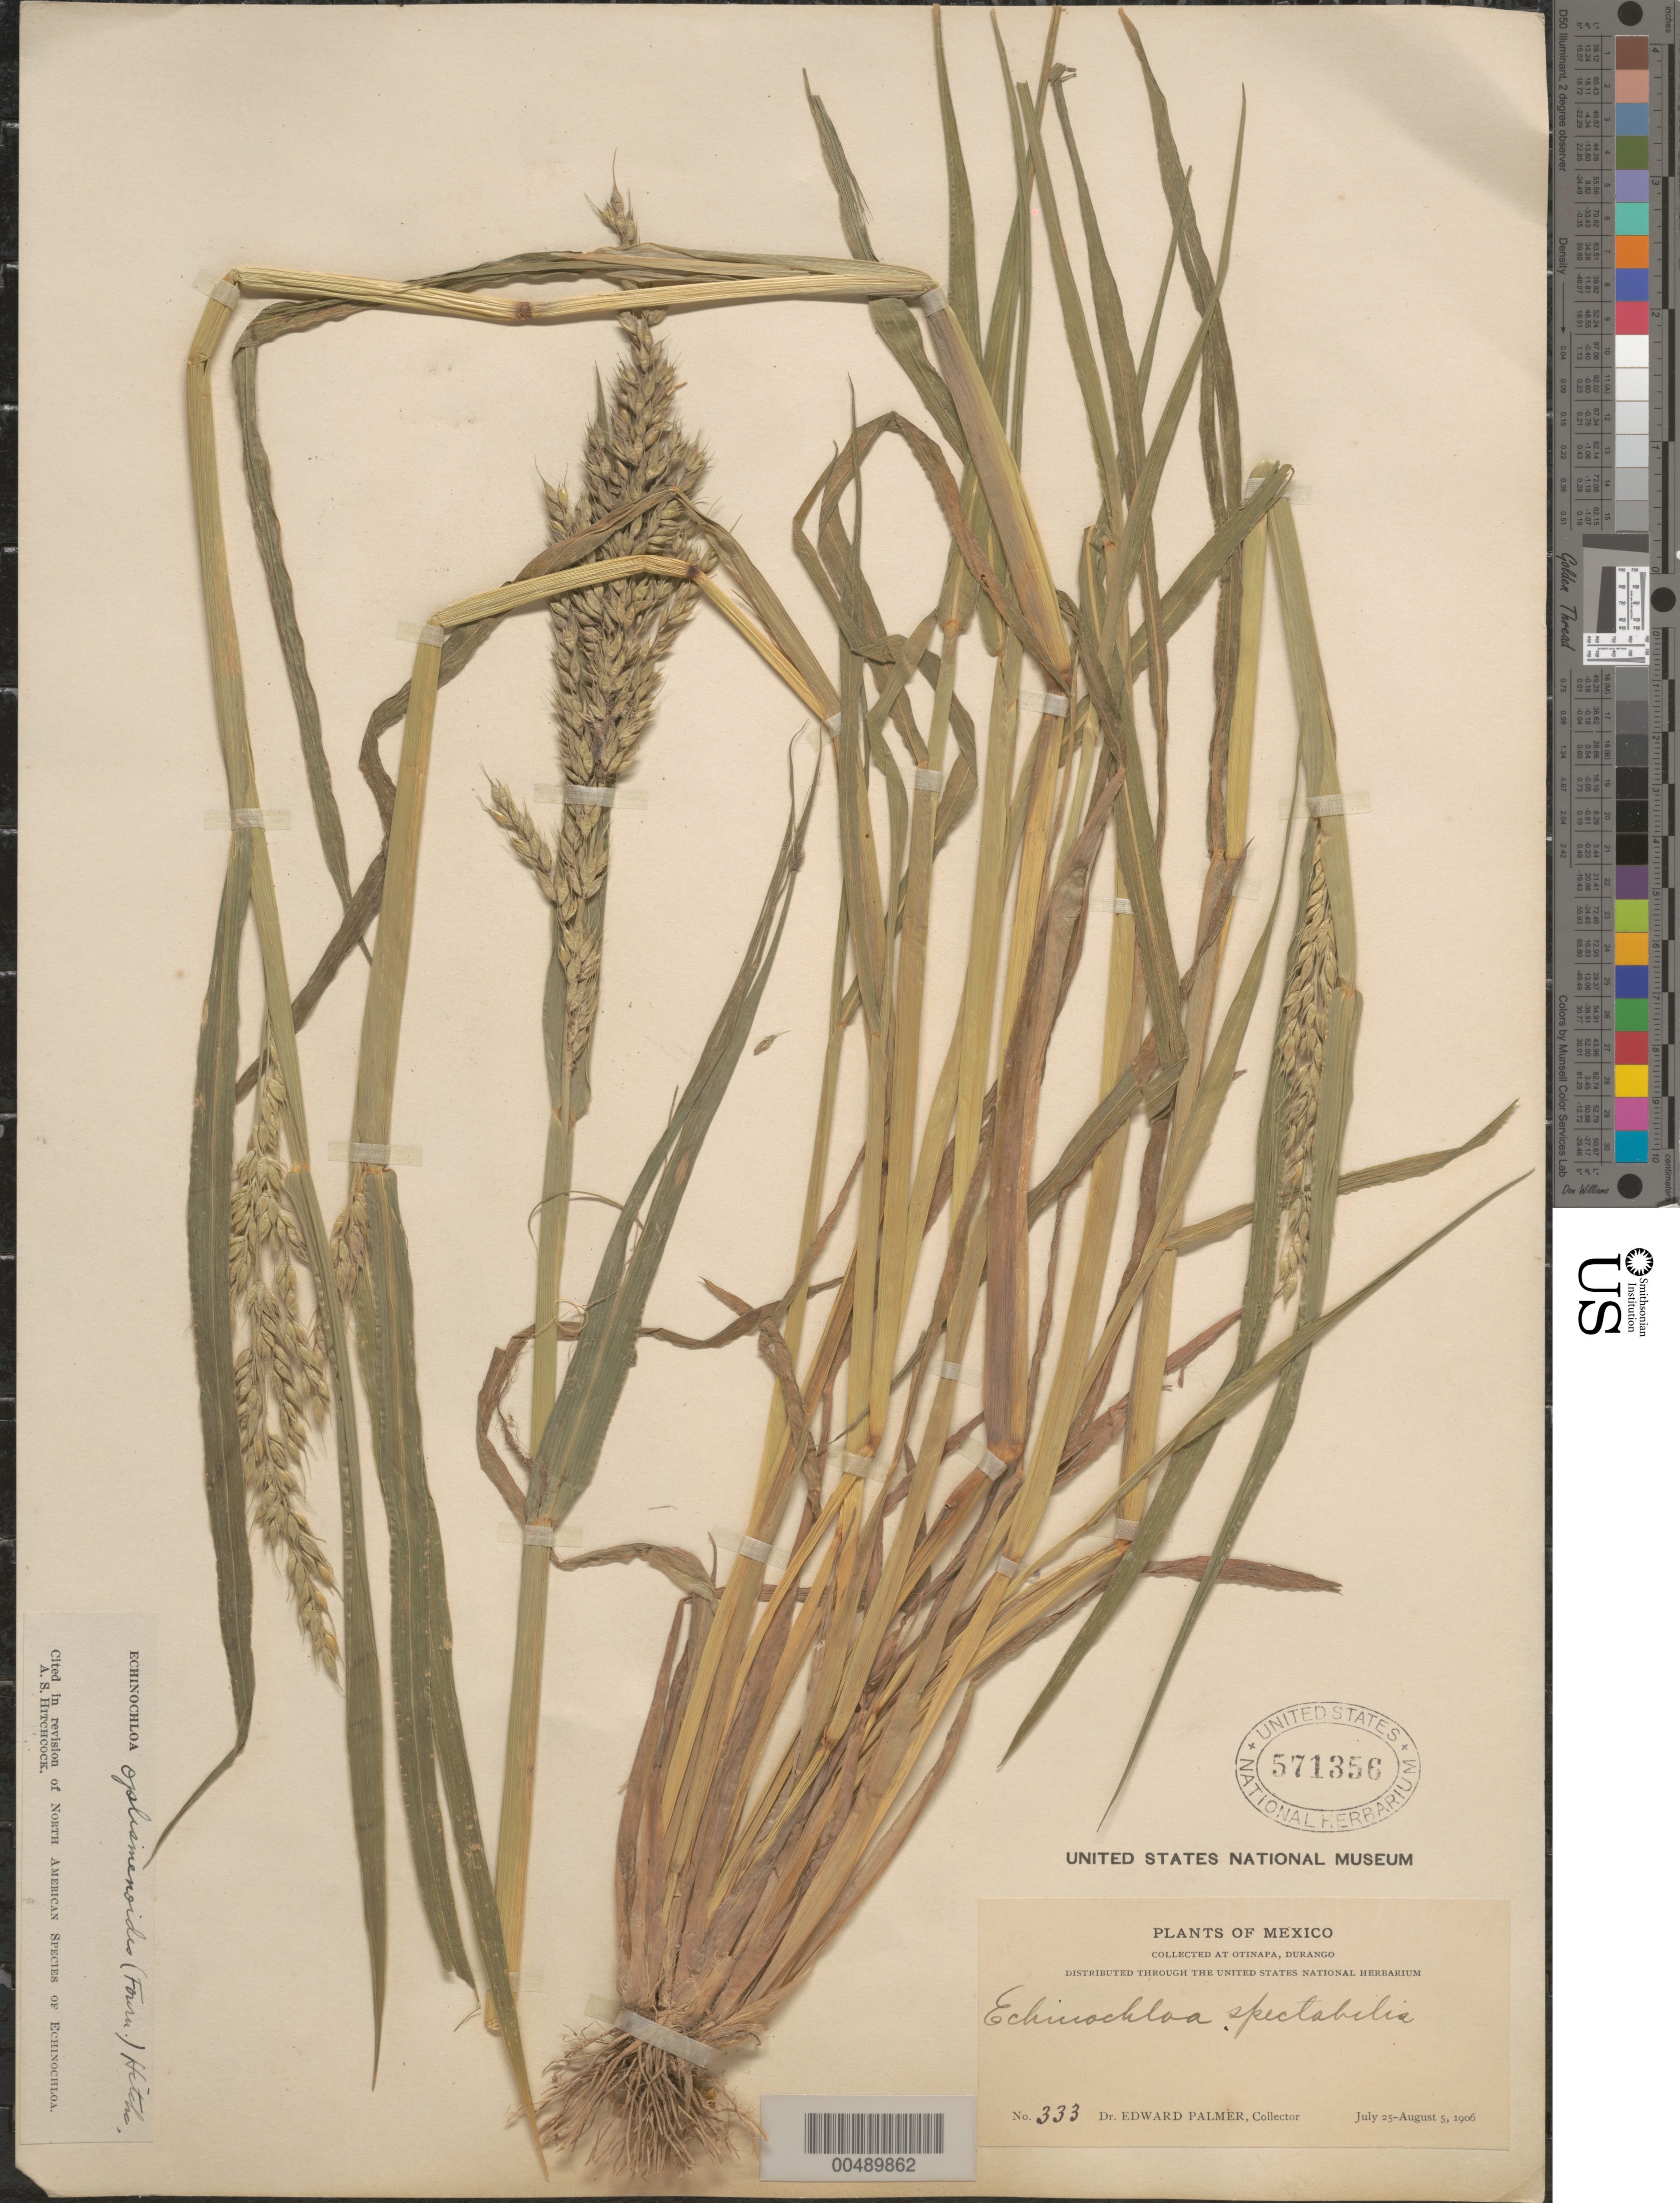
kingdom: Plantae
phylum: Tracheophyta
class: Liliopsida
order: Poales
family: Poaceae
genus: Echinochloa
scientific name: Echinochloa oplismenoides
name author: (E. Fourn.) Hitchc.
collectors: E. Palmer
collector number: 333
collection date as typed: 25 Jul 1906 to 5 Aug 1906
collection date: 1906-07-25/1906-08-05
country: Mexico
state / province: Durango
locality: Otinapa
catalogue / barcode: US 571356